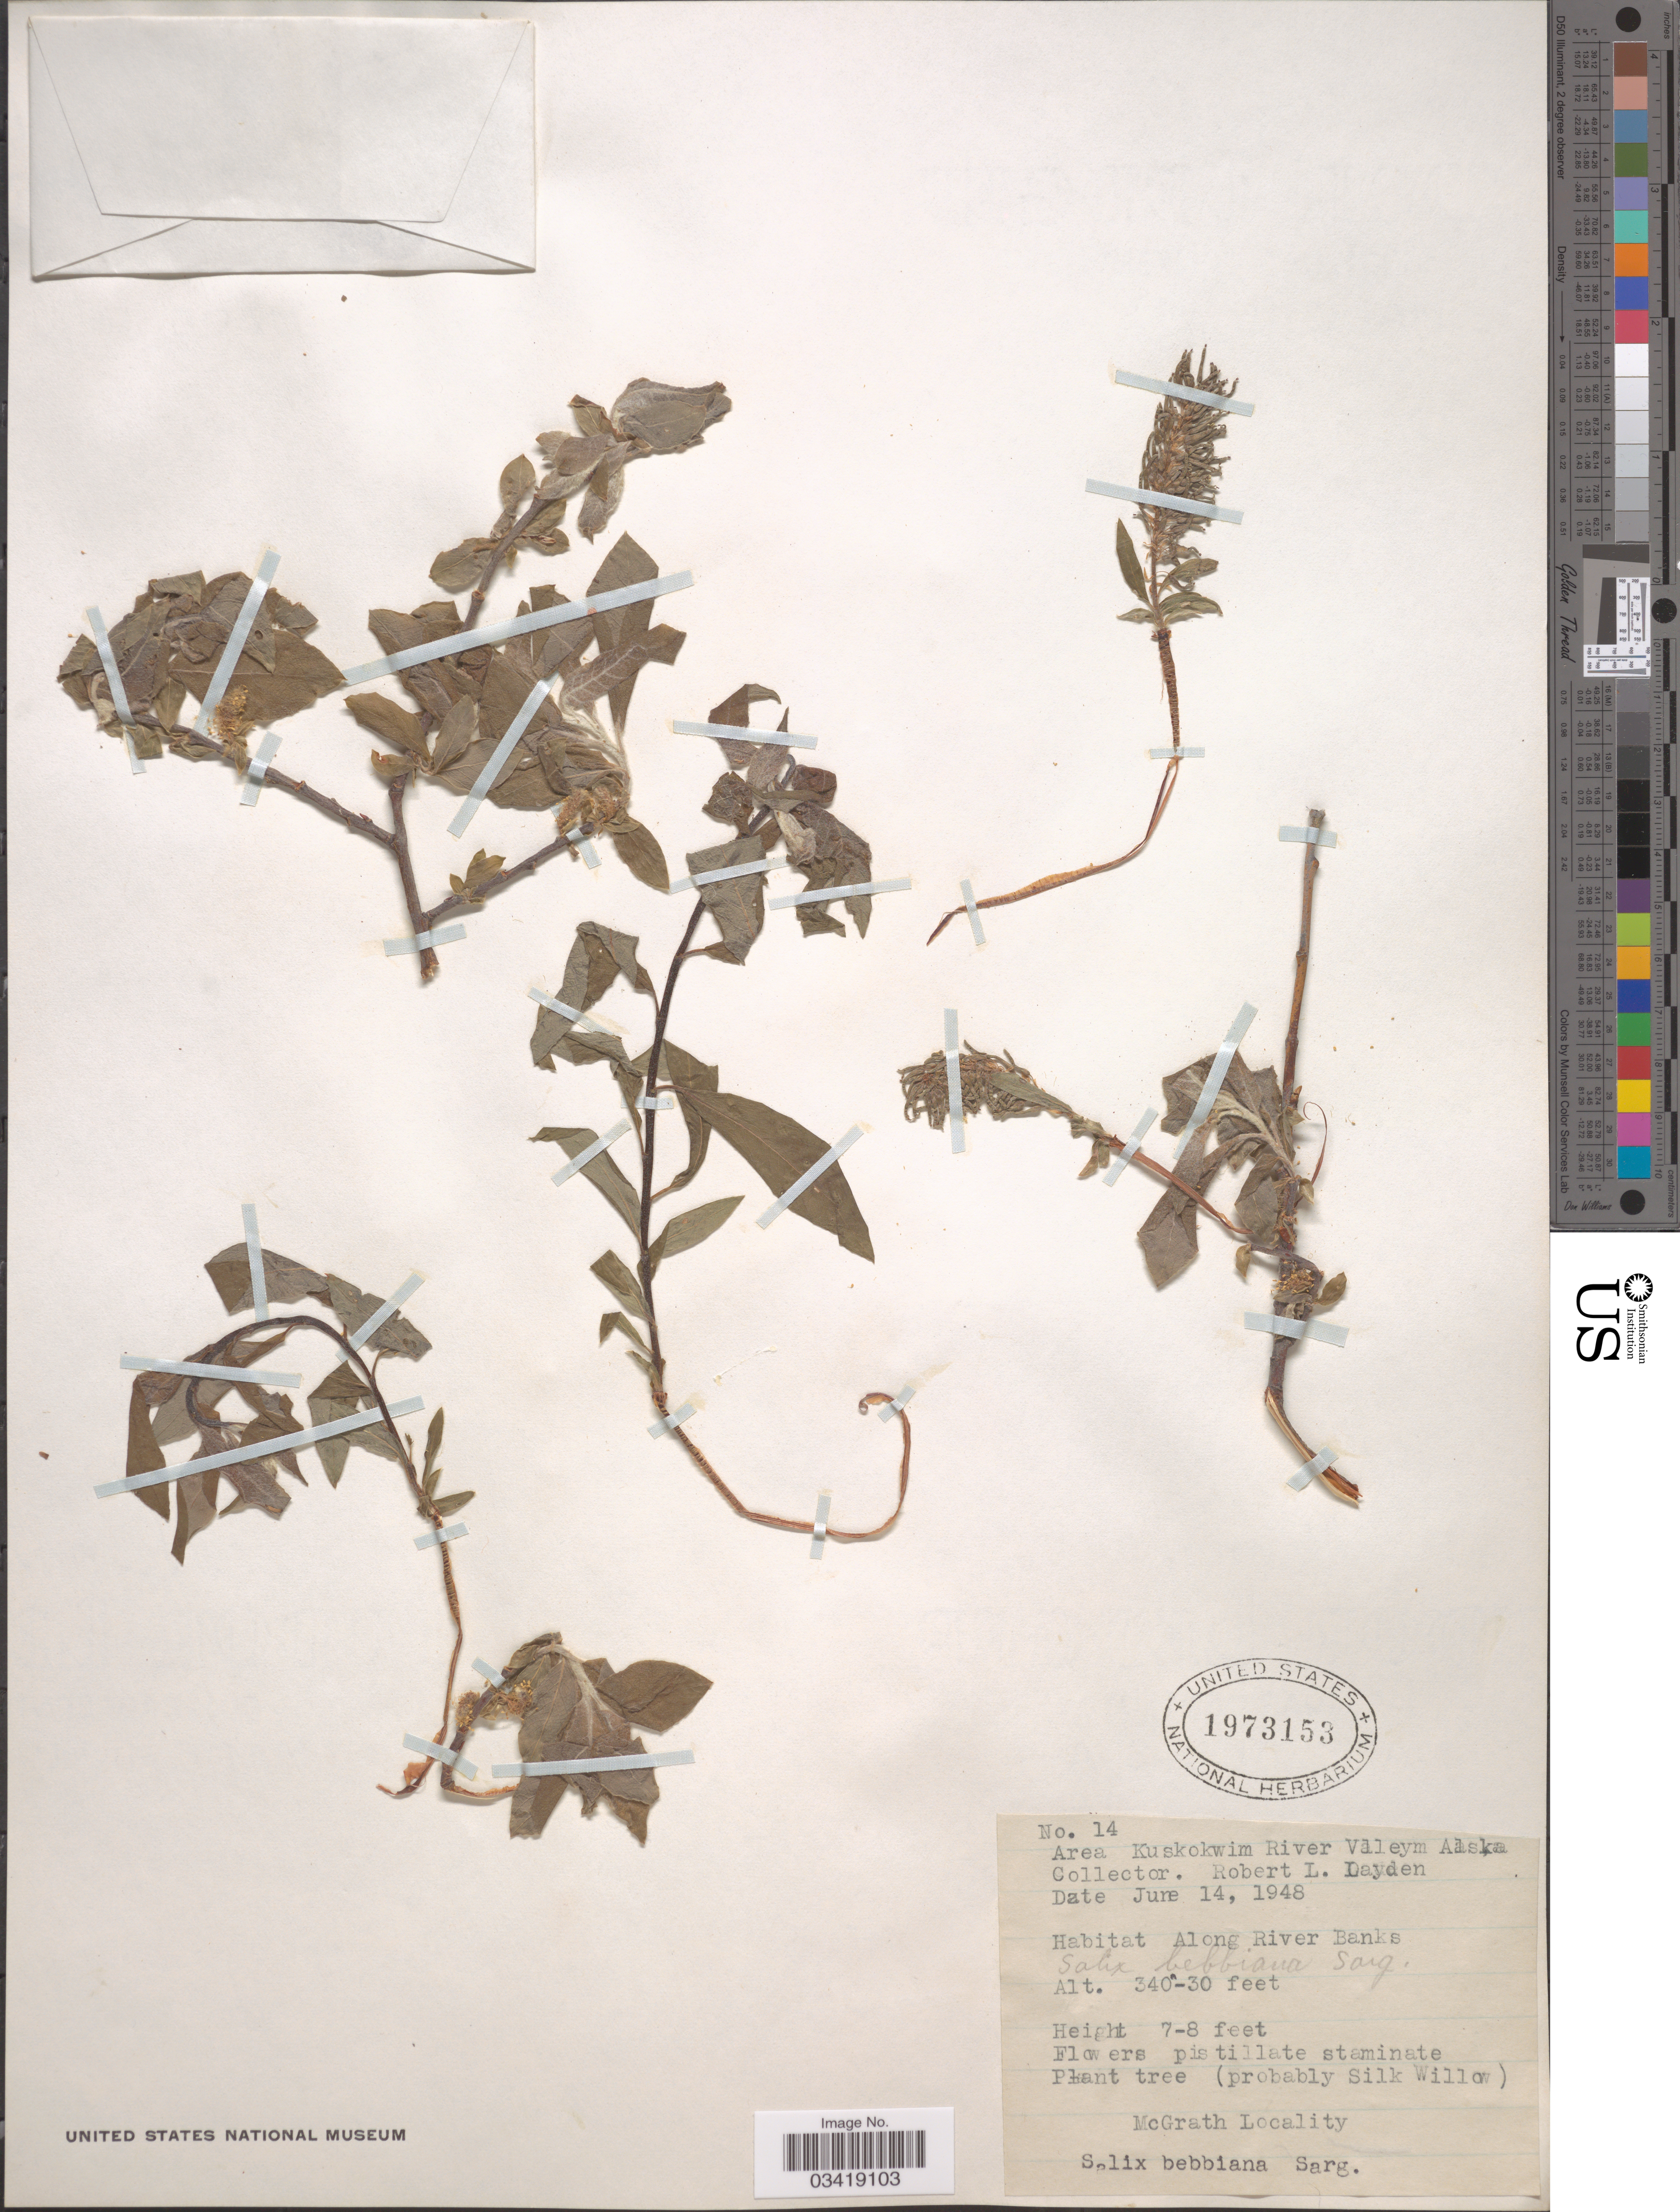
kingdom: Plantae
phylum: Tracheophyta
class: Magnoliopsida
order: Malpighiales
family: Salicaceae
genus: Salix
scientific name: Salix bebbiana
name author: Sarg.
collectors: R. Layden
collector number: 14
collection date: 1948-06-14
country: United States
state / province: Alaska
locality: Area Kuskokwim River Valley. Along River Banks.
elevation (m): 9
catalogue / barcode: US 1973153